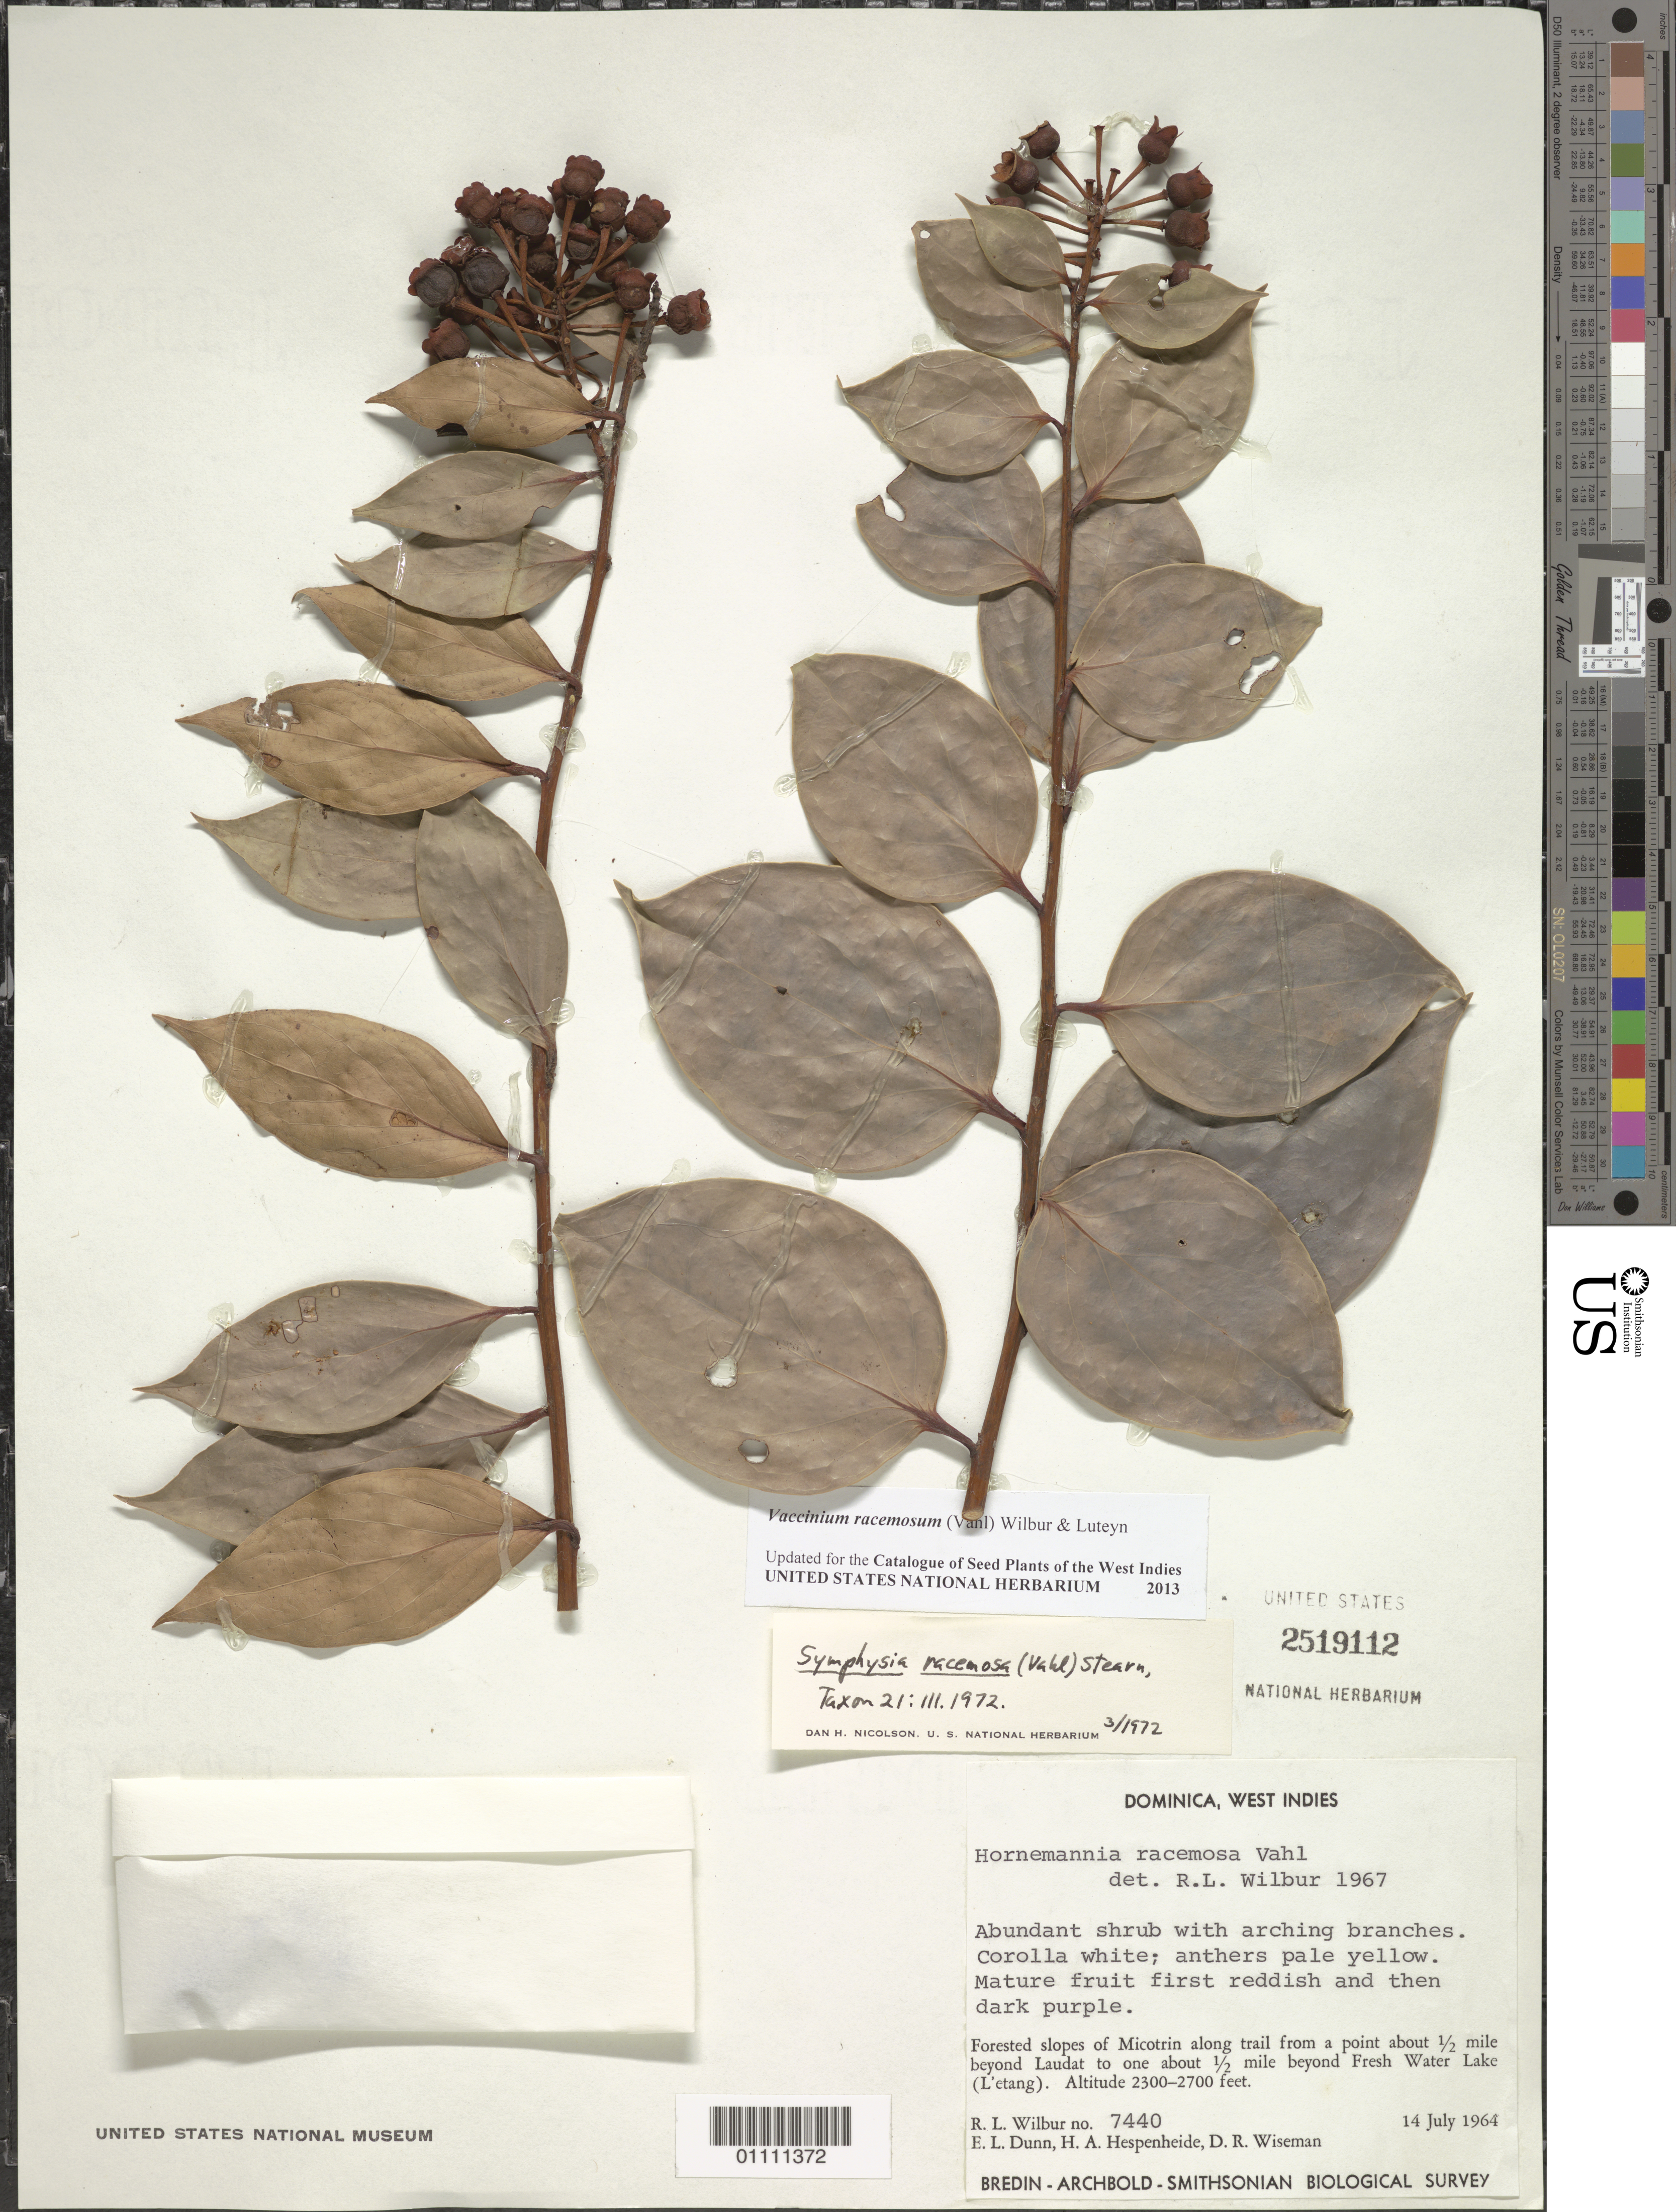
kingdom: Plantae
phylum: Tracheophyta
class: Magnoliopsida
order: Ericales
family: Ericaceae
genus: Vaccinium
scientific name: Vaccinium racemosum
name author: (Vahl) Wilbur & Luteyn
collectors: R. L. Wilbur, E. Dunn, H. A. Hespenheide & D. R. Wiseman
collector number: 7440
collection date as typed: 14 Jul 1964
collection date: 1964-07-14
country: Dominica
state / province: St. George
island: Dominica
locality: Forested slopes of Micotrin along trail from a point about 0.5 mile beyond Laudat to one about 0.5 mile beyond Fresh Water Lake, L'etang.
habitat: Forested slopes.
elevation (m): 701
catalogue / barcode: US 2519112